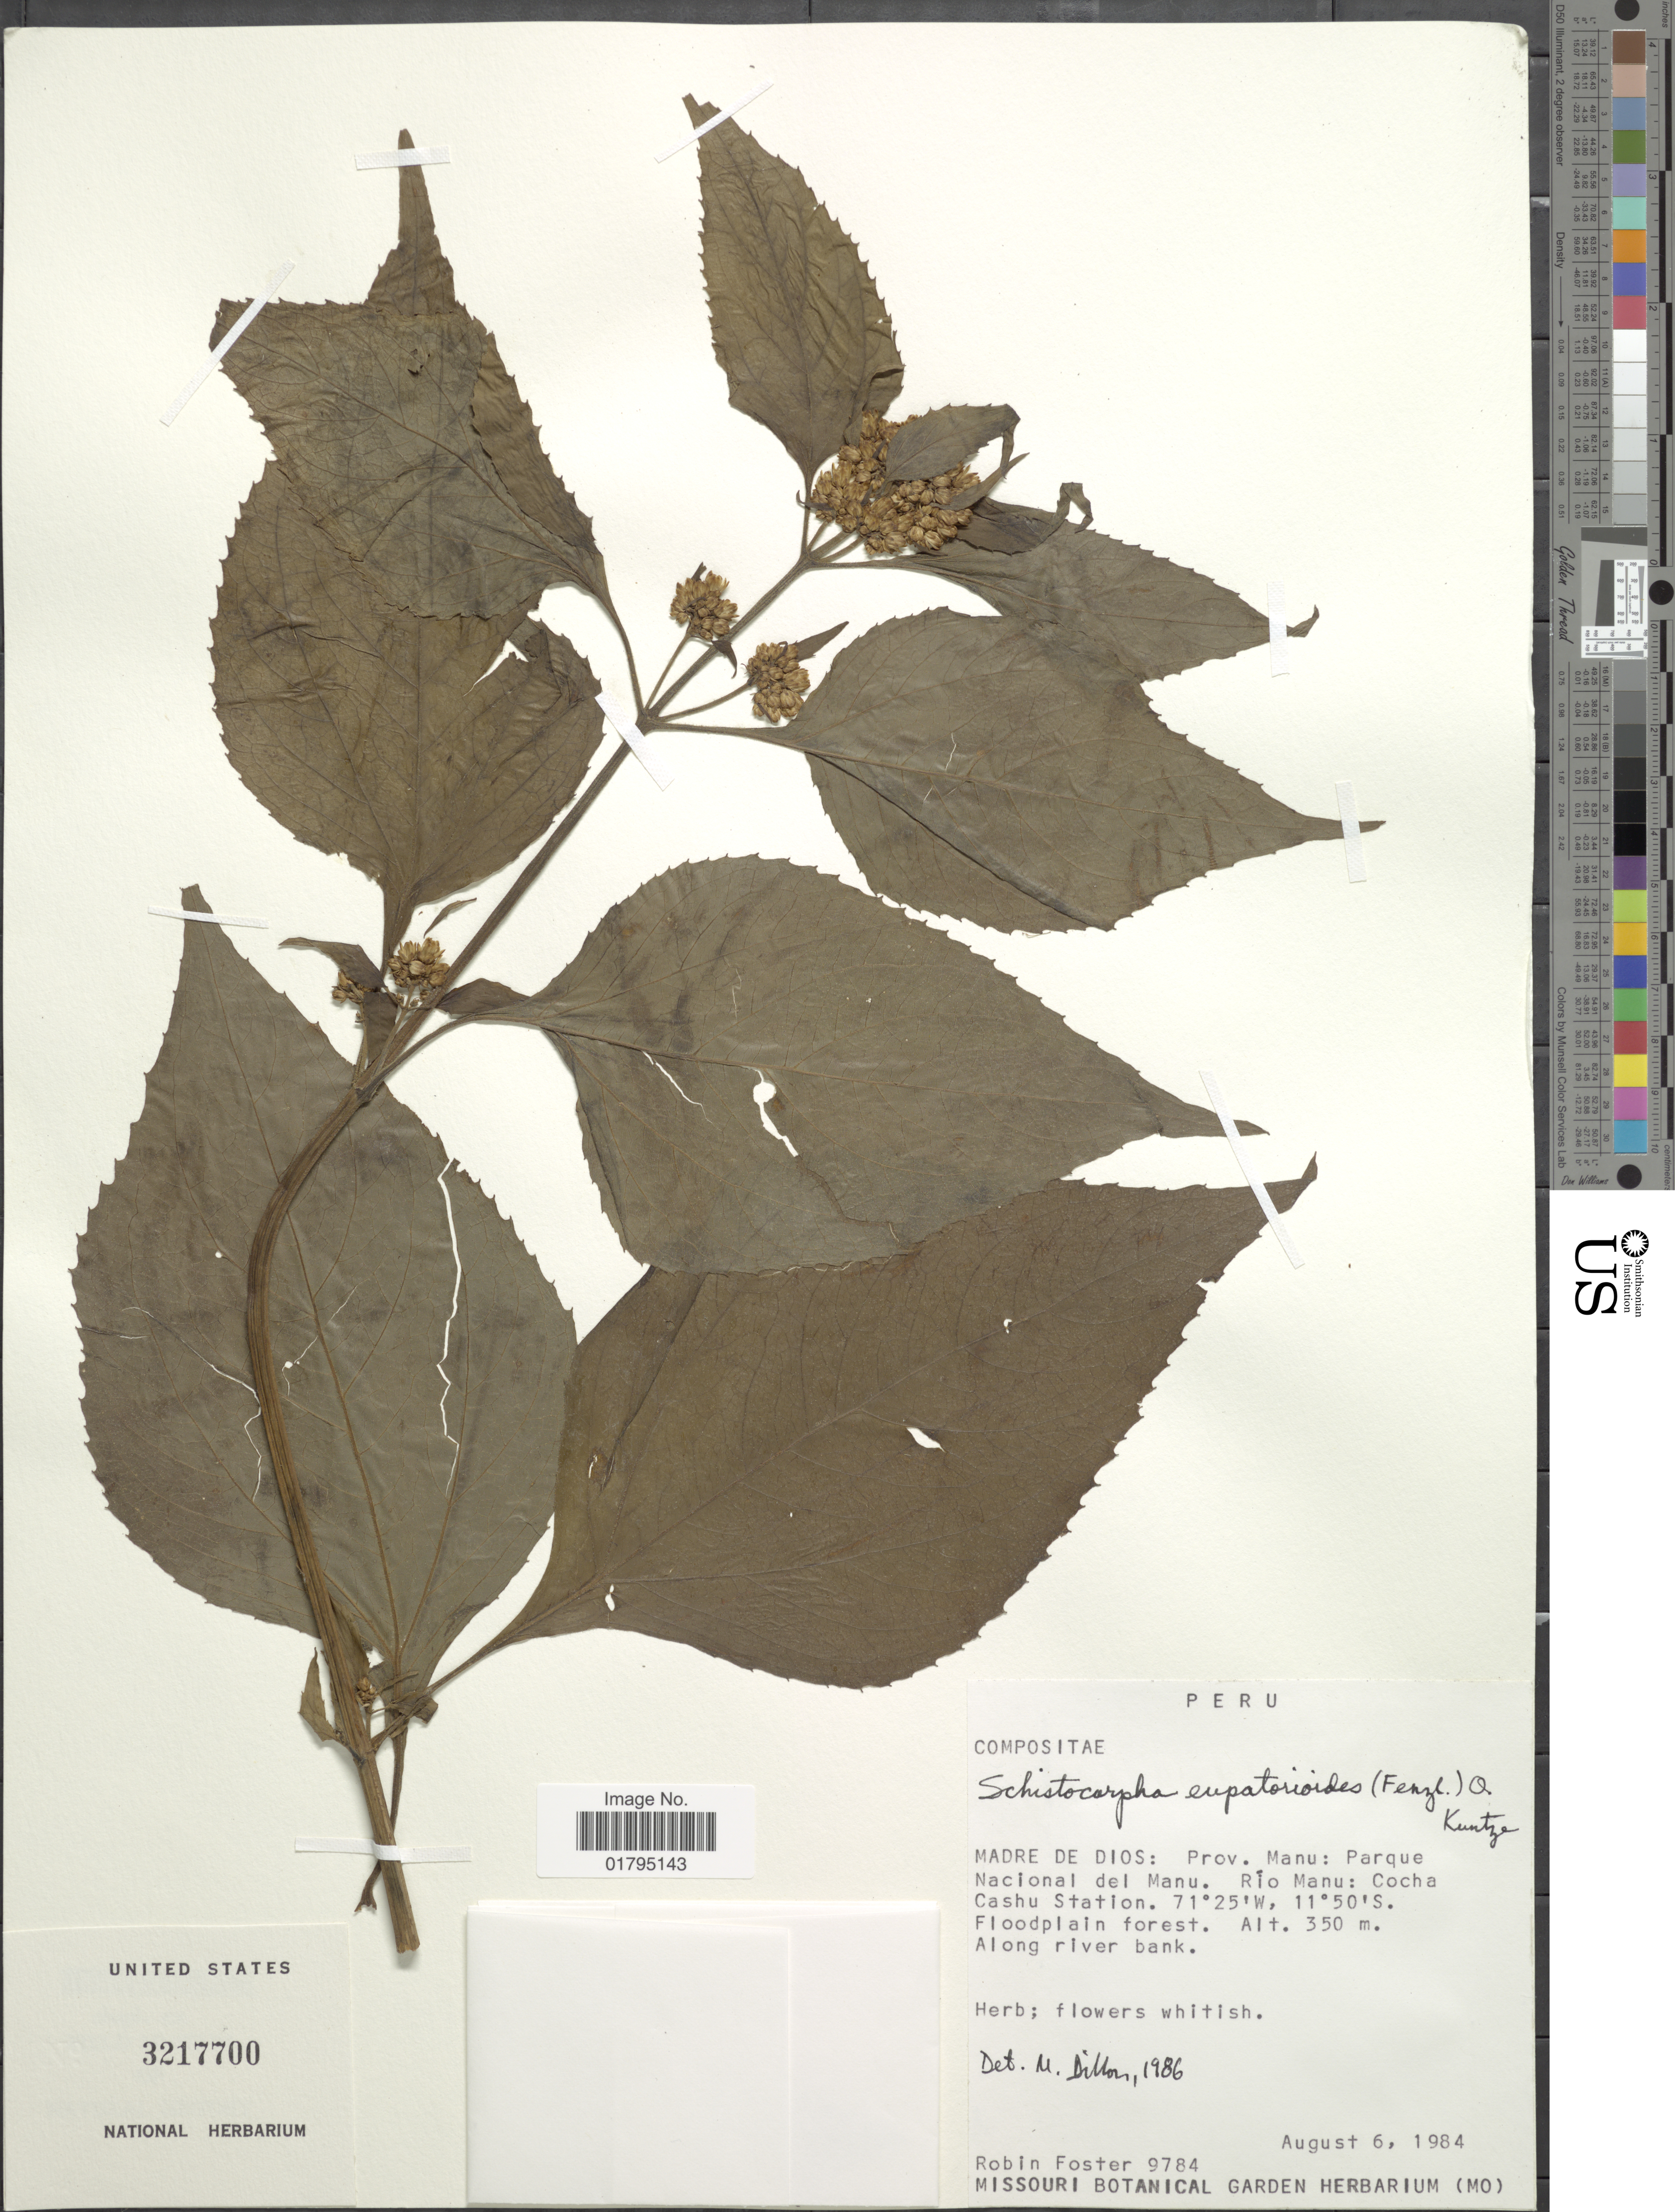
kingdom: Plantae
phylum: Tracheophyta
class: Magnoliopsida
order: Asterales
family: Asteraceae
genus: Schistocarpha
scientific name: Schistocarpha eupatorioides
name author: (Fenzl) Kuntze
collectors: R. B. Foster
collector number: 9784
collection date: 1984-08-06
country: Peru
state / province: Madre de Dios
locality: Madres de Dios: Prov. Manu: Parque Nacional del Manu. Rio Manu: Cocha Casha Station.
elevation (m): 350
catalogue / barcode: US 3217700